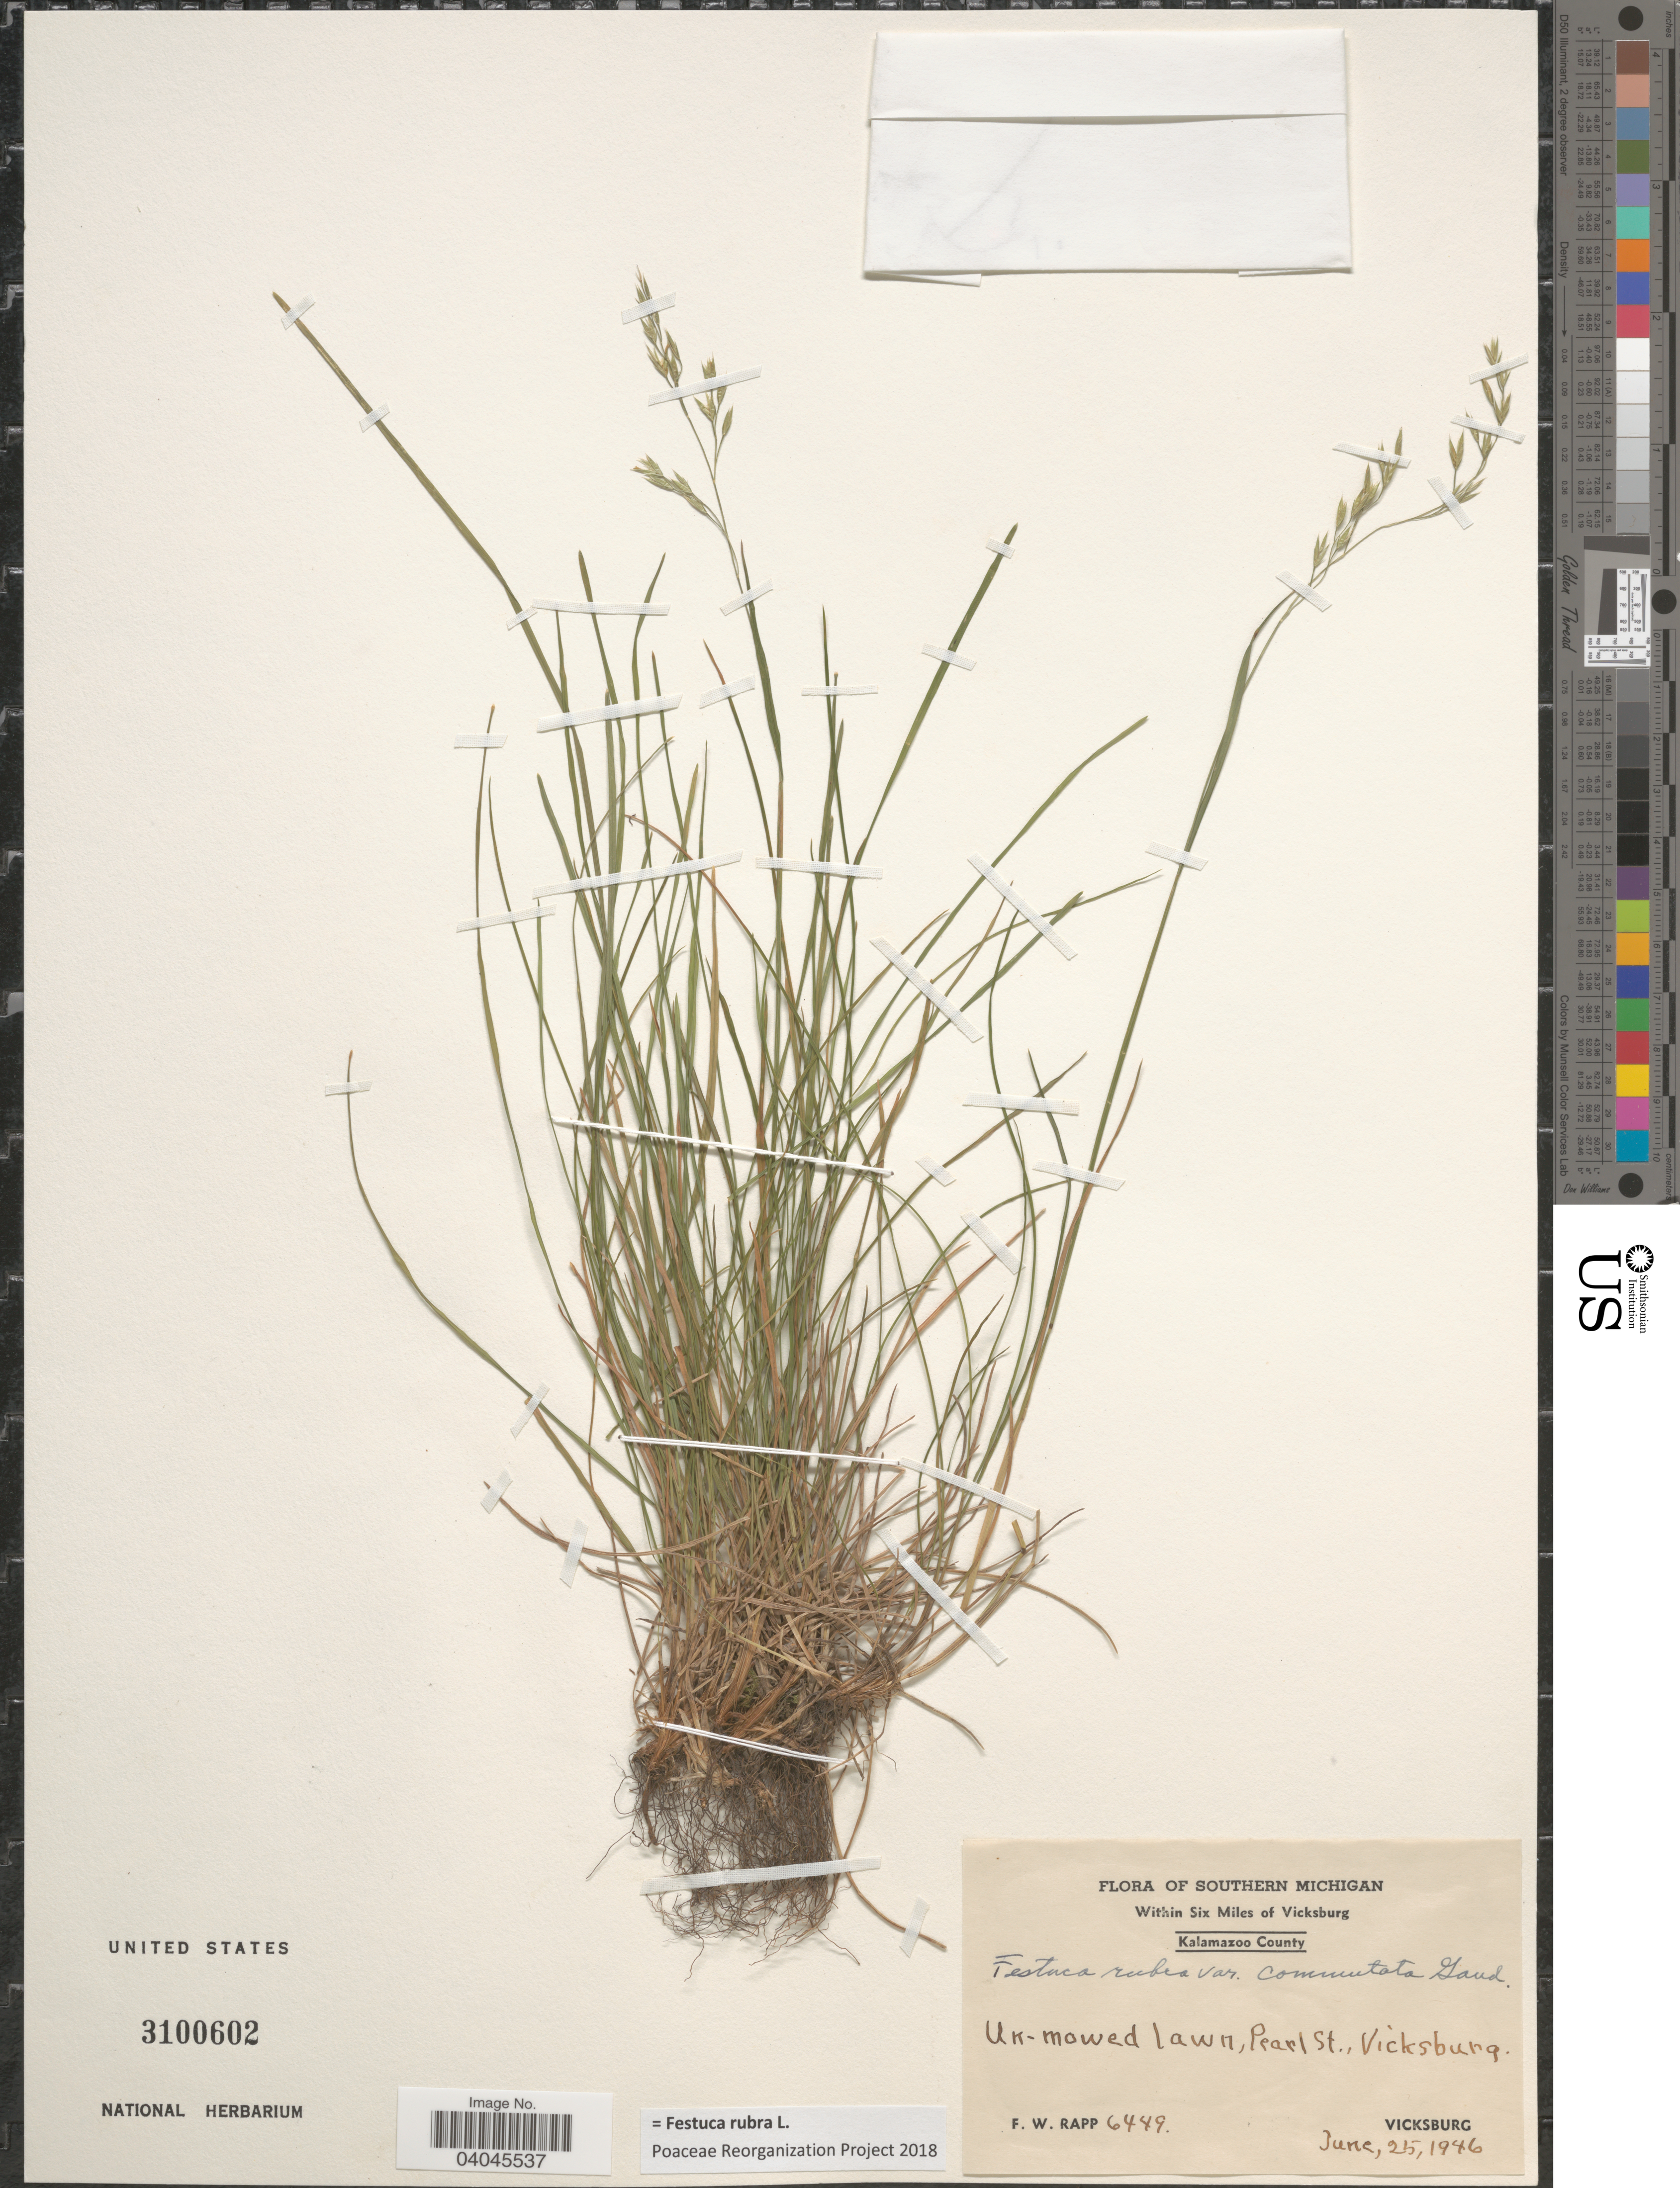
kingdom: Plantae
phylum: Tracheophyta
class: Liliopsida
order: Poales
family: Poaceae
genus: Festuca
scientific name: Festuca rubra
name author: L.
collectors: F. Rapp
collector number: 6449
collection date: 1946-06-25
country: United States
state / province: Michigan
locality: Southern Michigan. Within Six Miles of Vicksburg. Kalamazoo County. Un-mowed lawn, Pearl St., Vicksburg.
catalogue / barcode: US 3100602